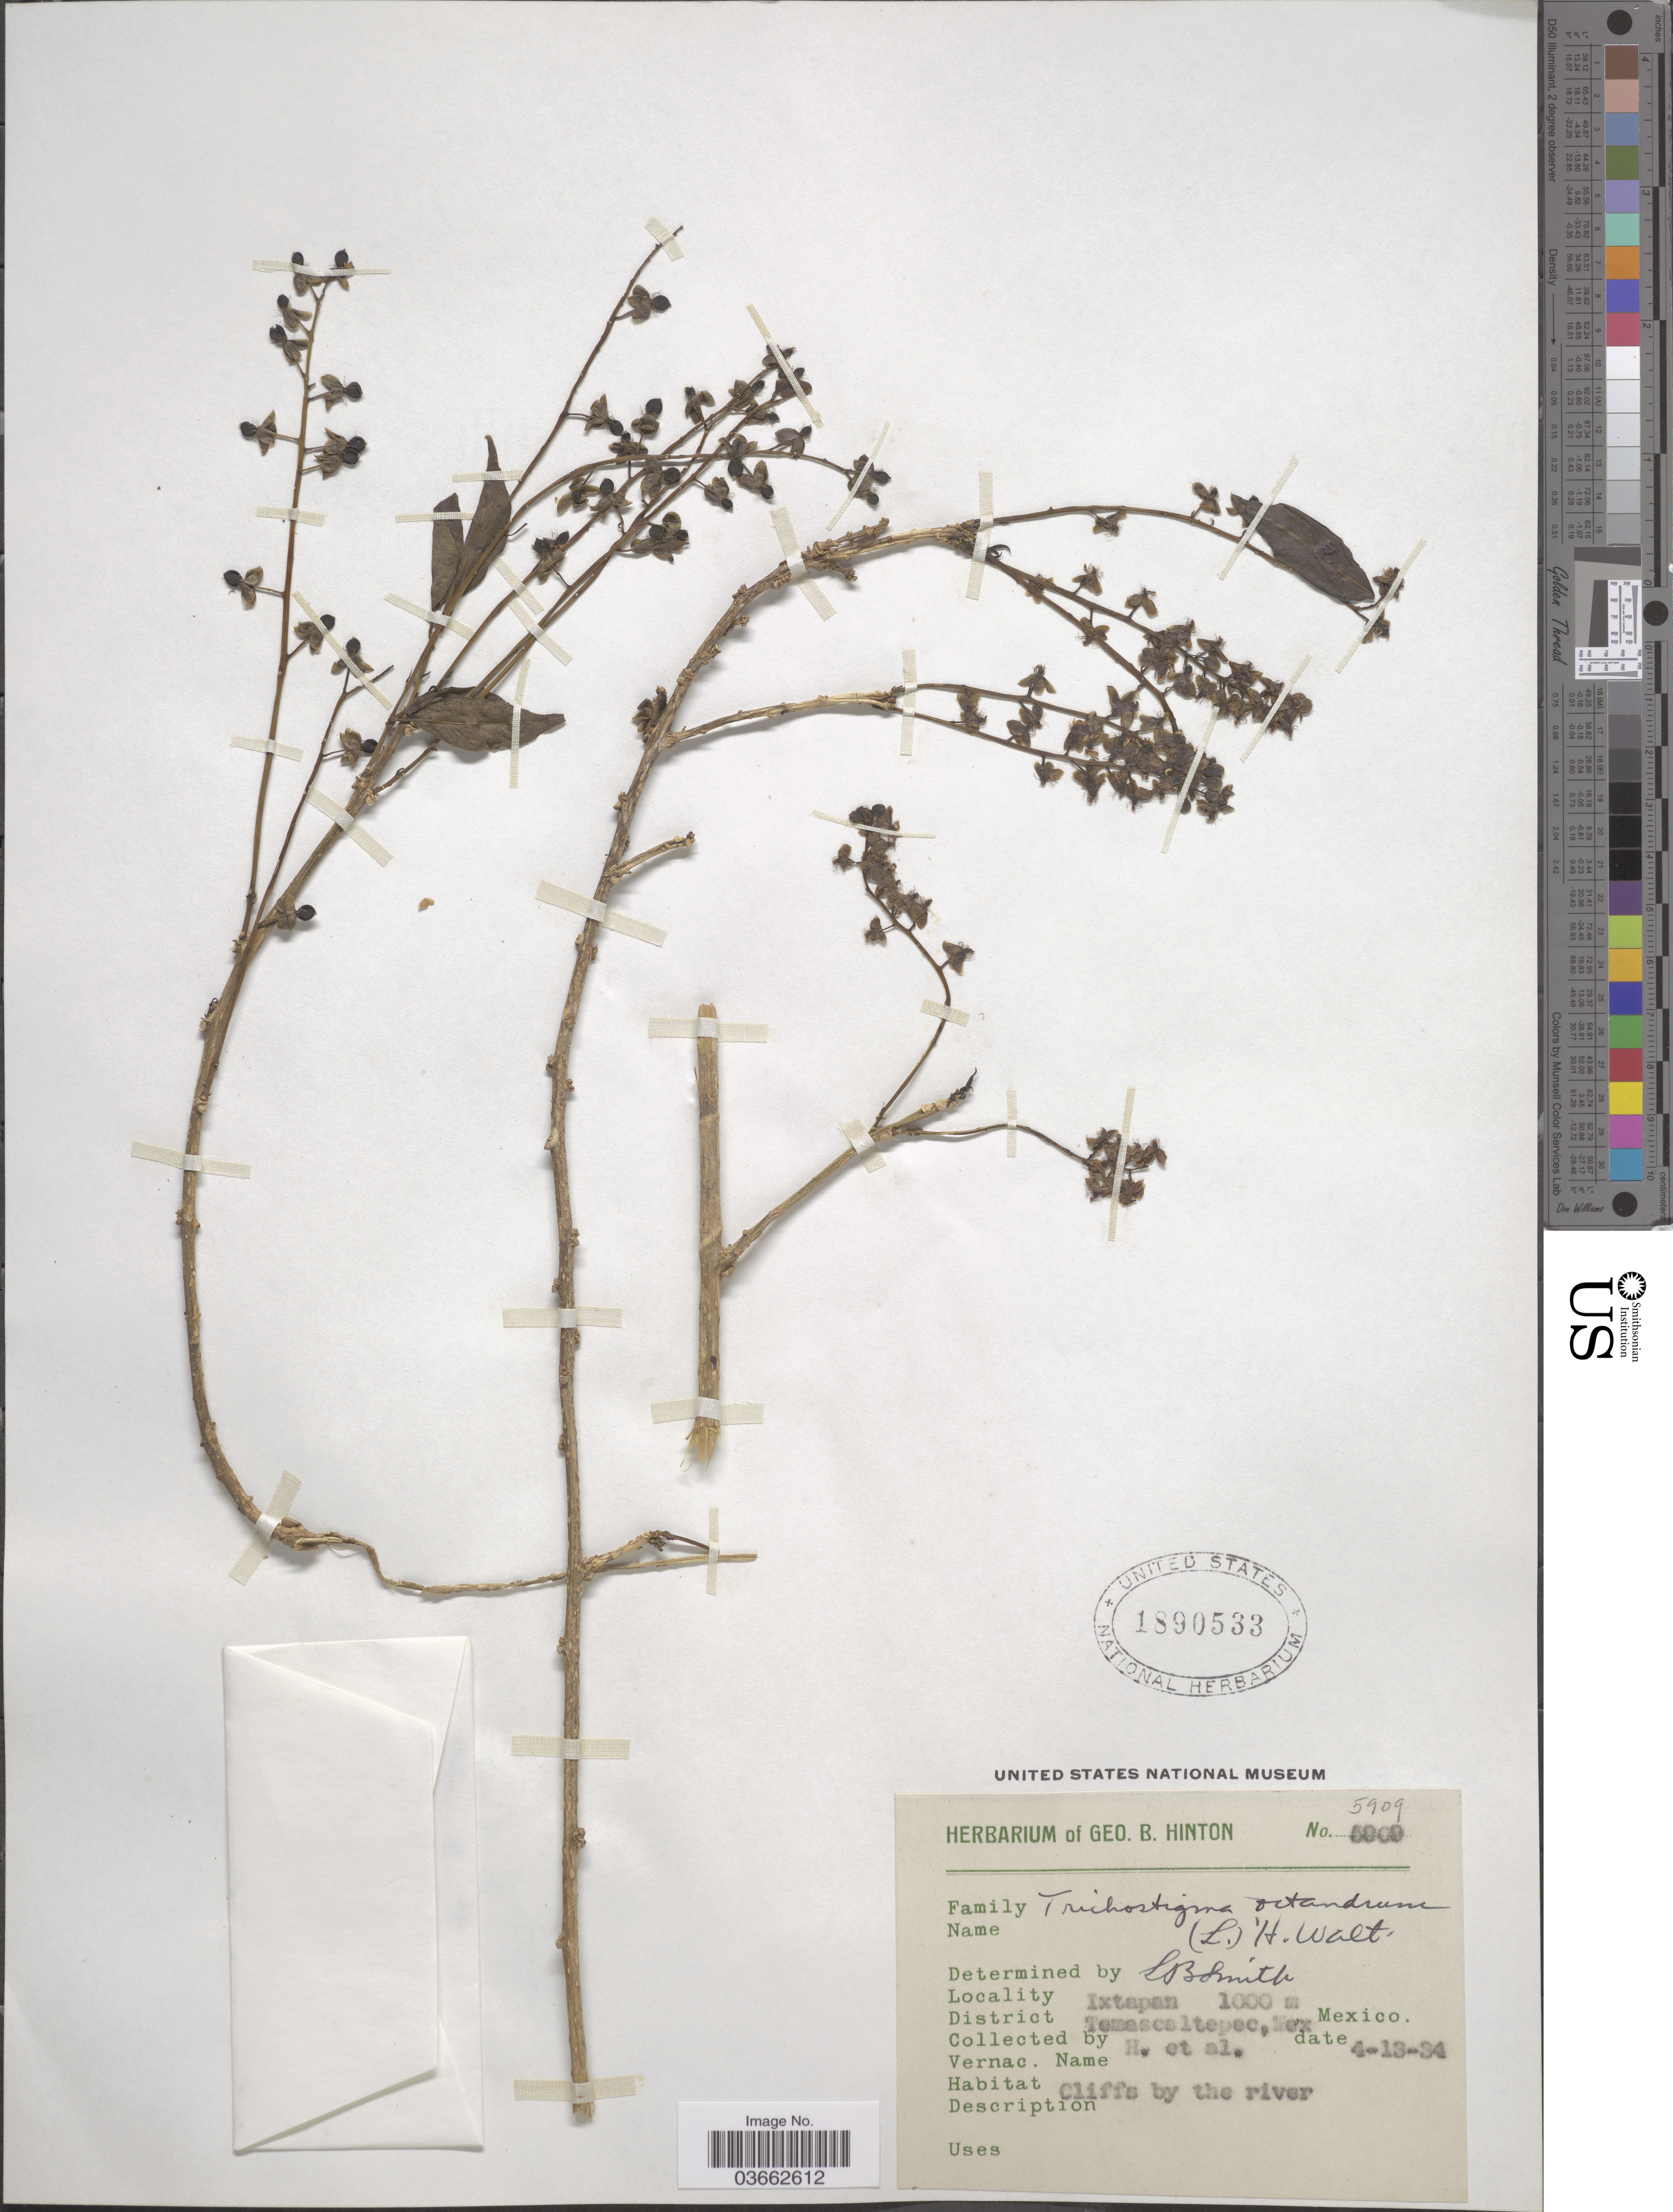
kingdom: Plantae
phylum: Tracheophyta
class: Magnoliopsida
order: Caryophyllales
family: Phytolaccaceae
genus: Trichostigma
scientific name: Trichostigma octandrum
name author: (L.) H. Walter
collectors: G. B. Hinton & et al.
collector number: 5909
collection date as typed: Transcribed d/m/y: 13/4/34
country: Mexico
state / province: México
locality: Ixtapan. District Temascaltepec.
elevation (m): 1000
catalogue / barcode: US 1890533